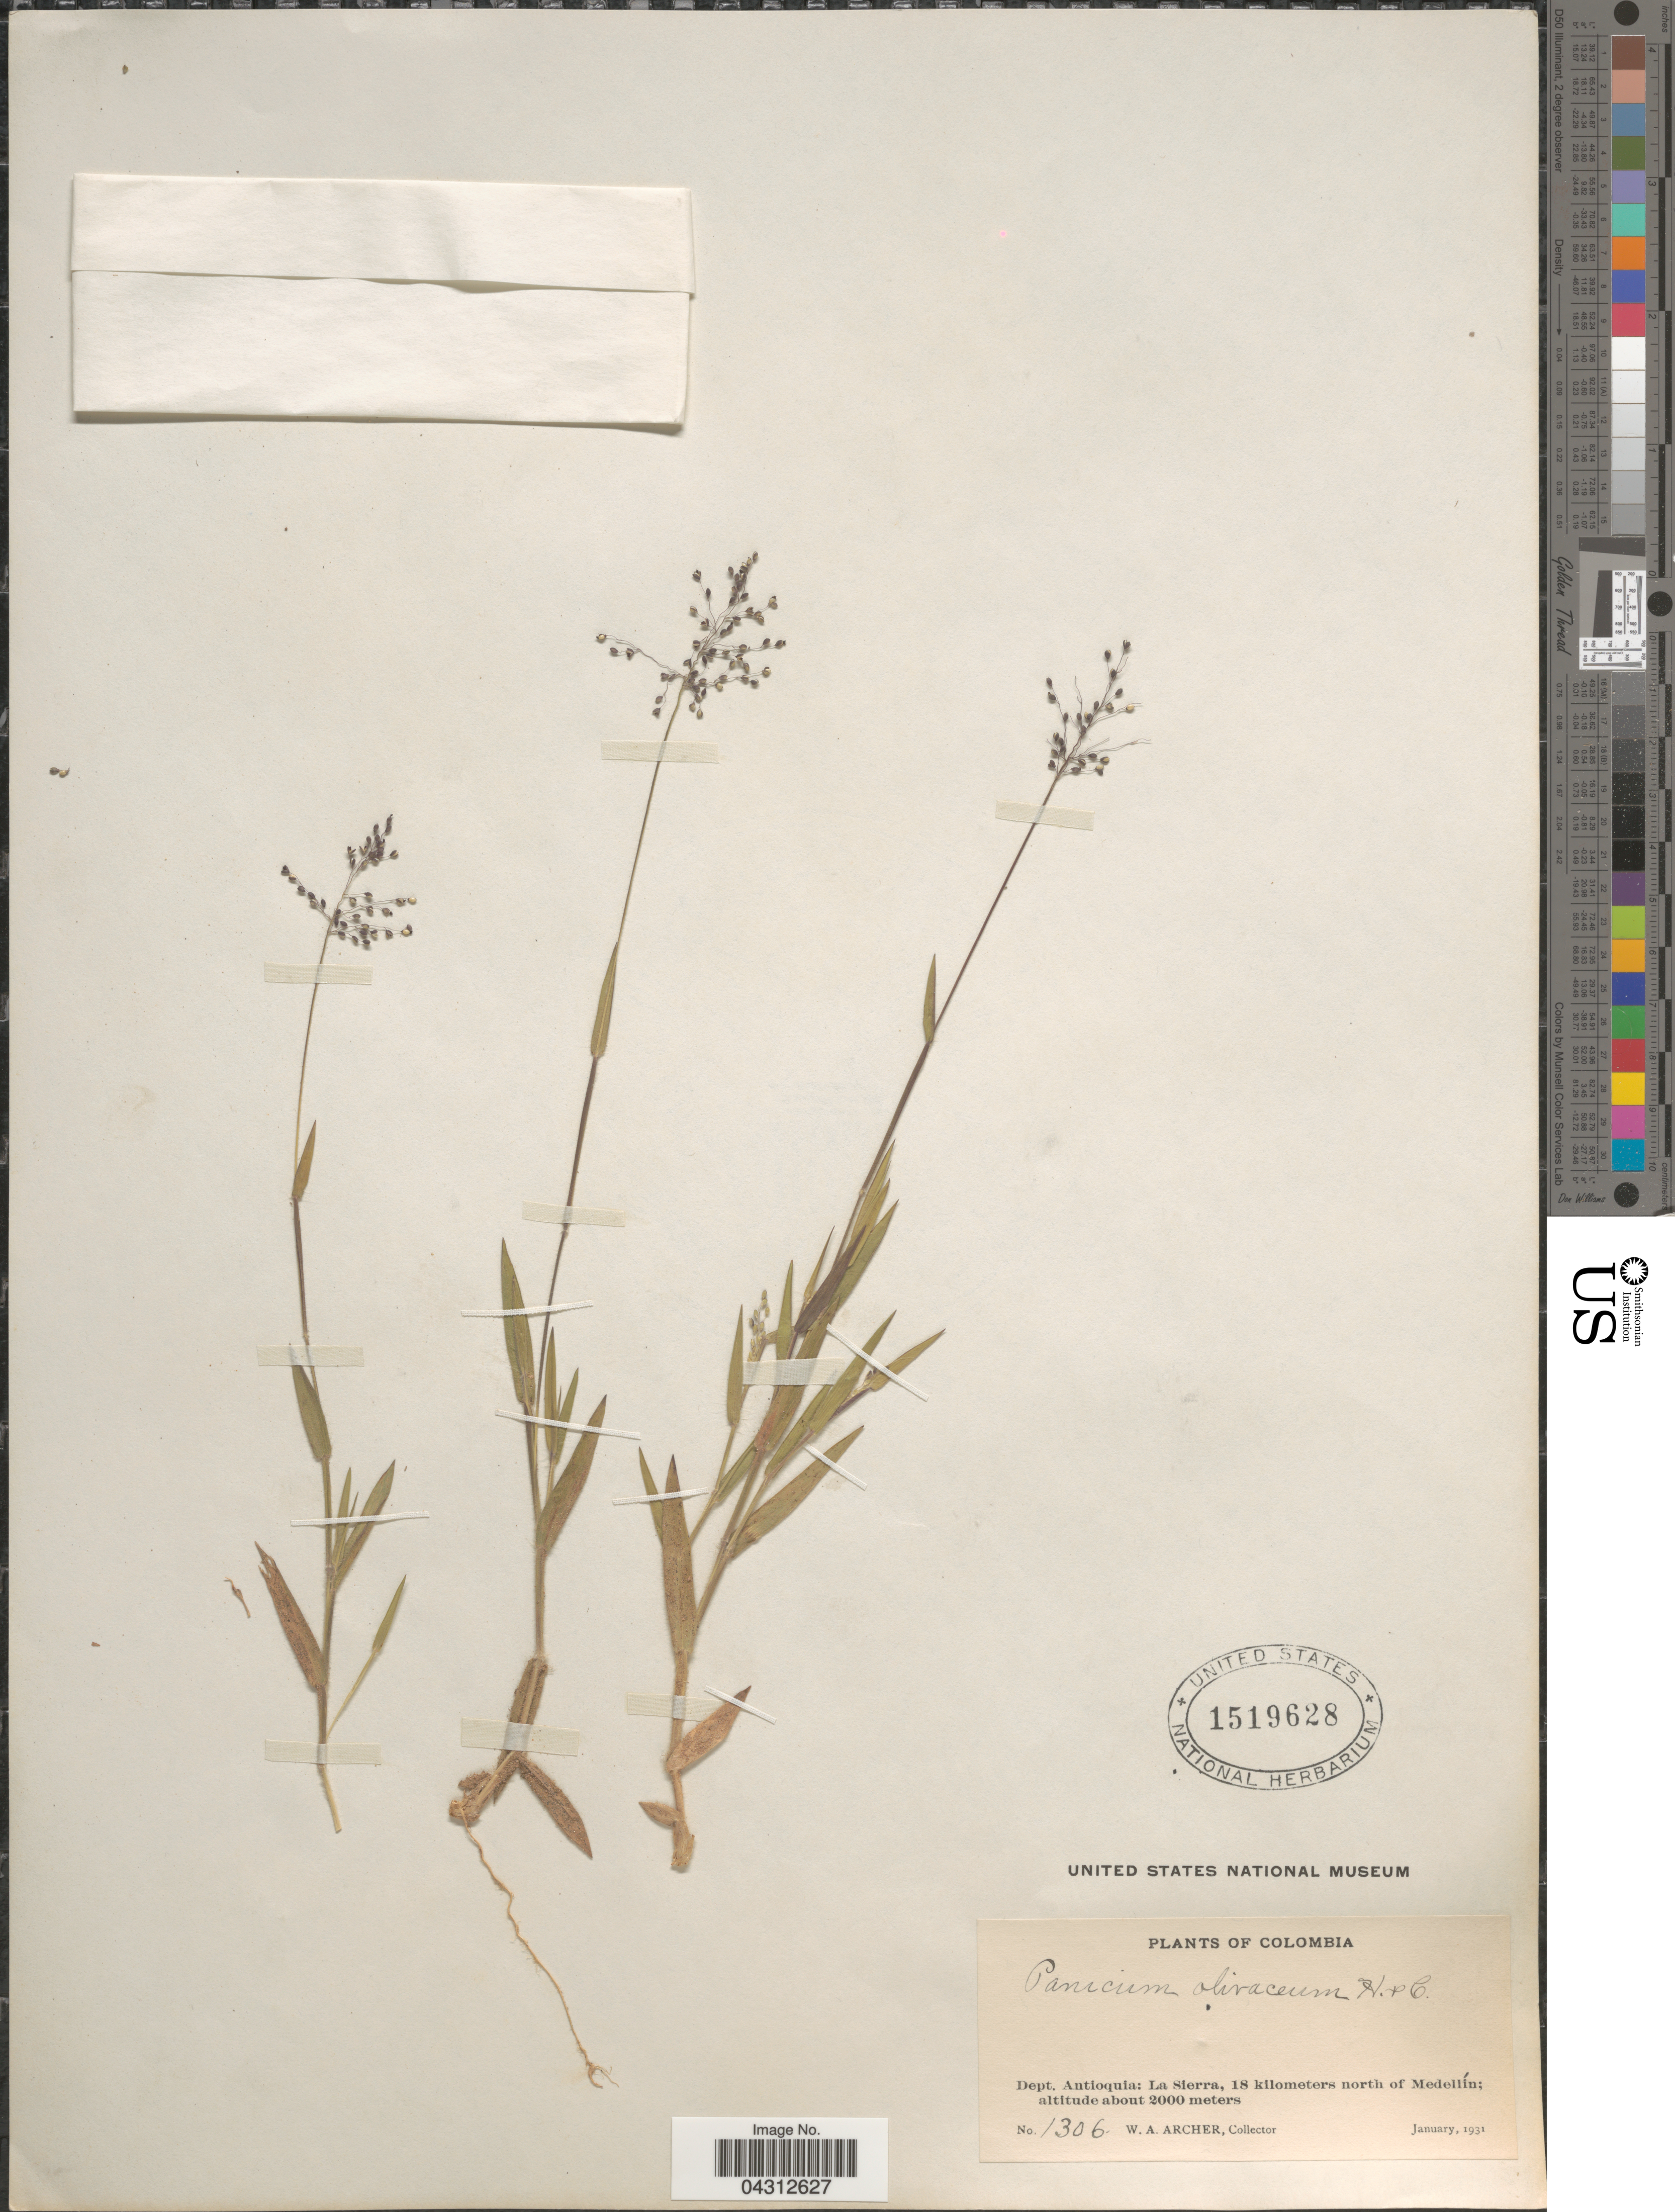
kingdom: Plantae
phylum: Tracheophyta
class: Liliopsida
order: Poales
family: Poaceae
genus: Dichanthelium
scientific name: Dichanthelium acuminatum var. acuminatum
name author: (Sw.) Gould & C.A. Clark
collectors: W. Archer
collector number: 1306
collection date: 1931-01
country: Colombia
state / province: Antioquia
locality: Dept. Antioquia: La Sierra, 18 kilometers north of Medellín.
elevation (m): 2000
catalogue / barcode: US 1519628